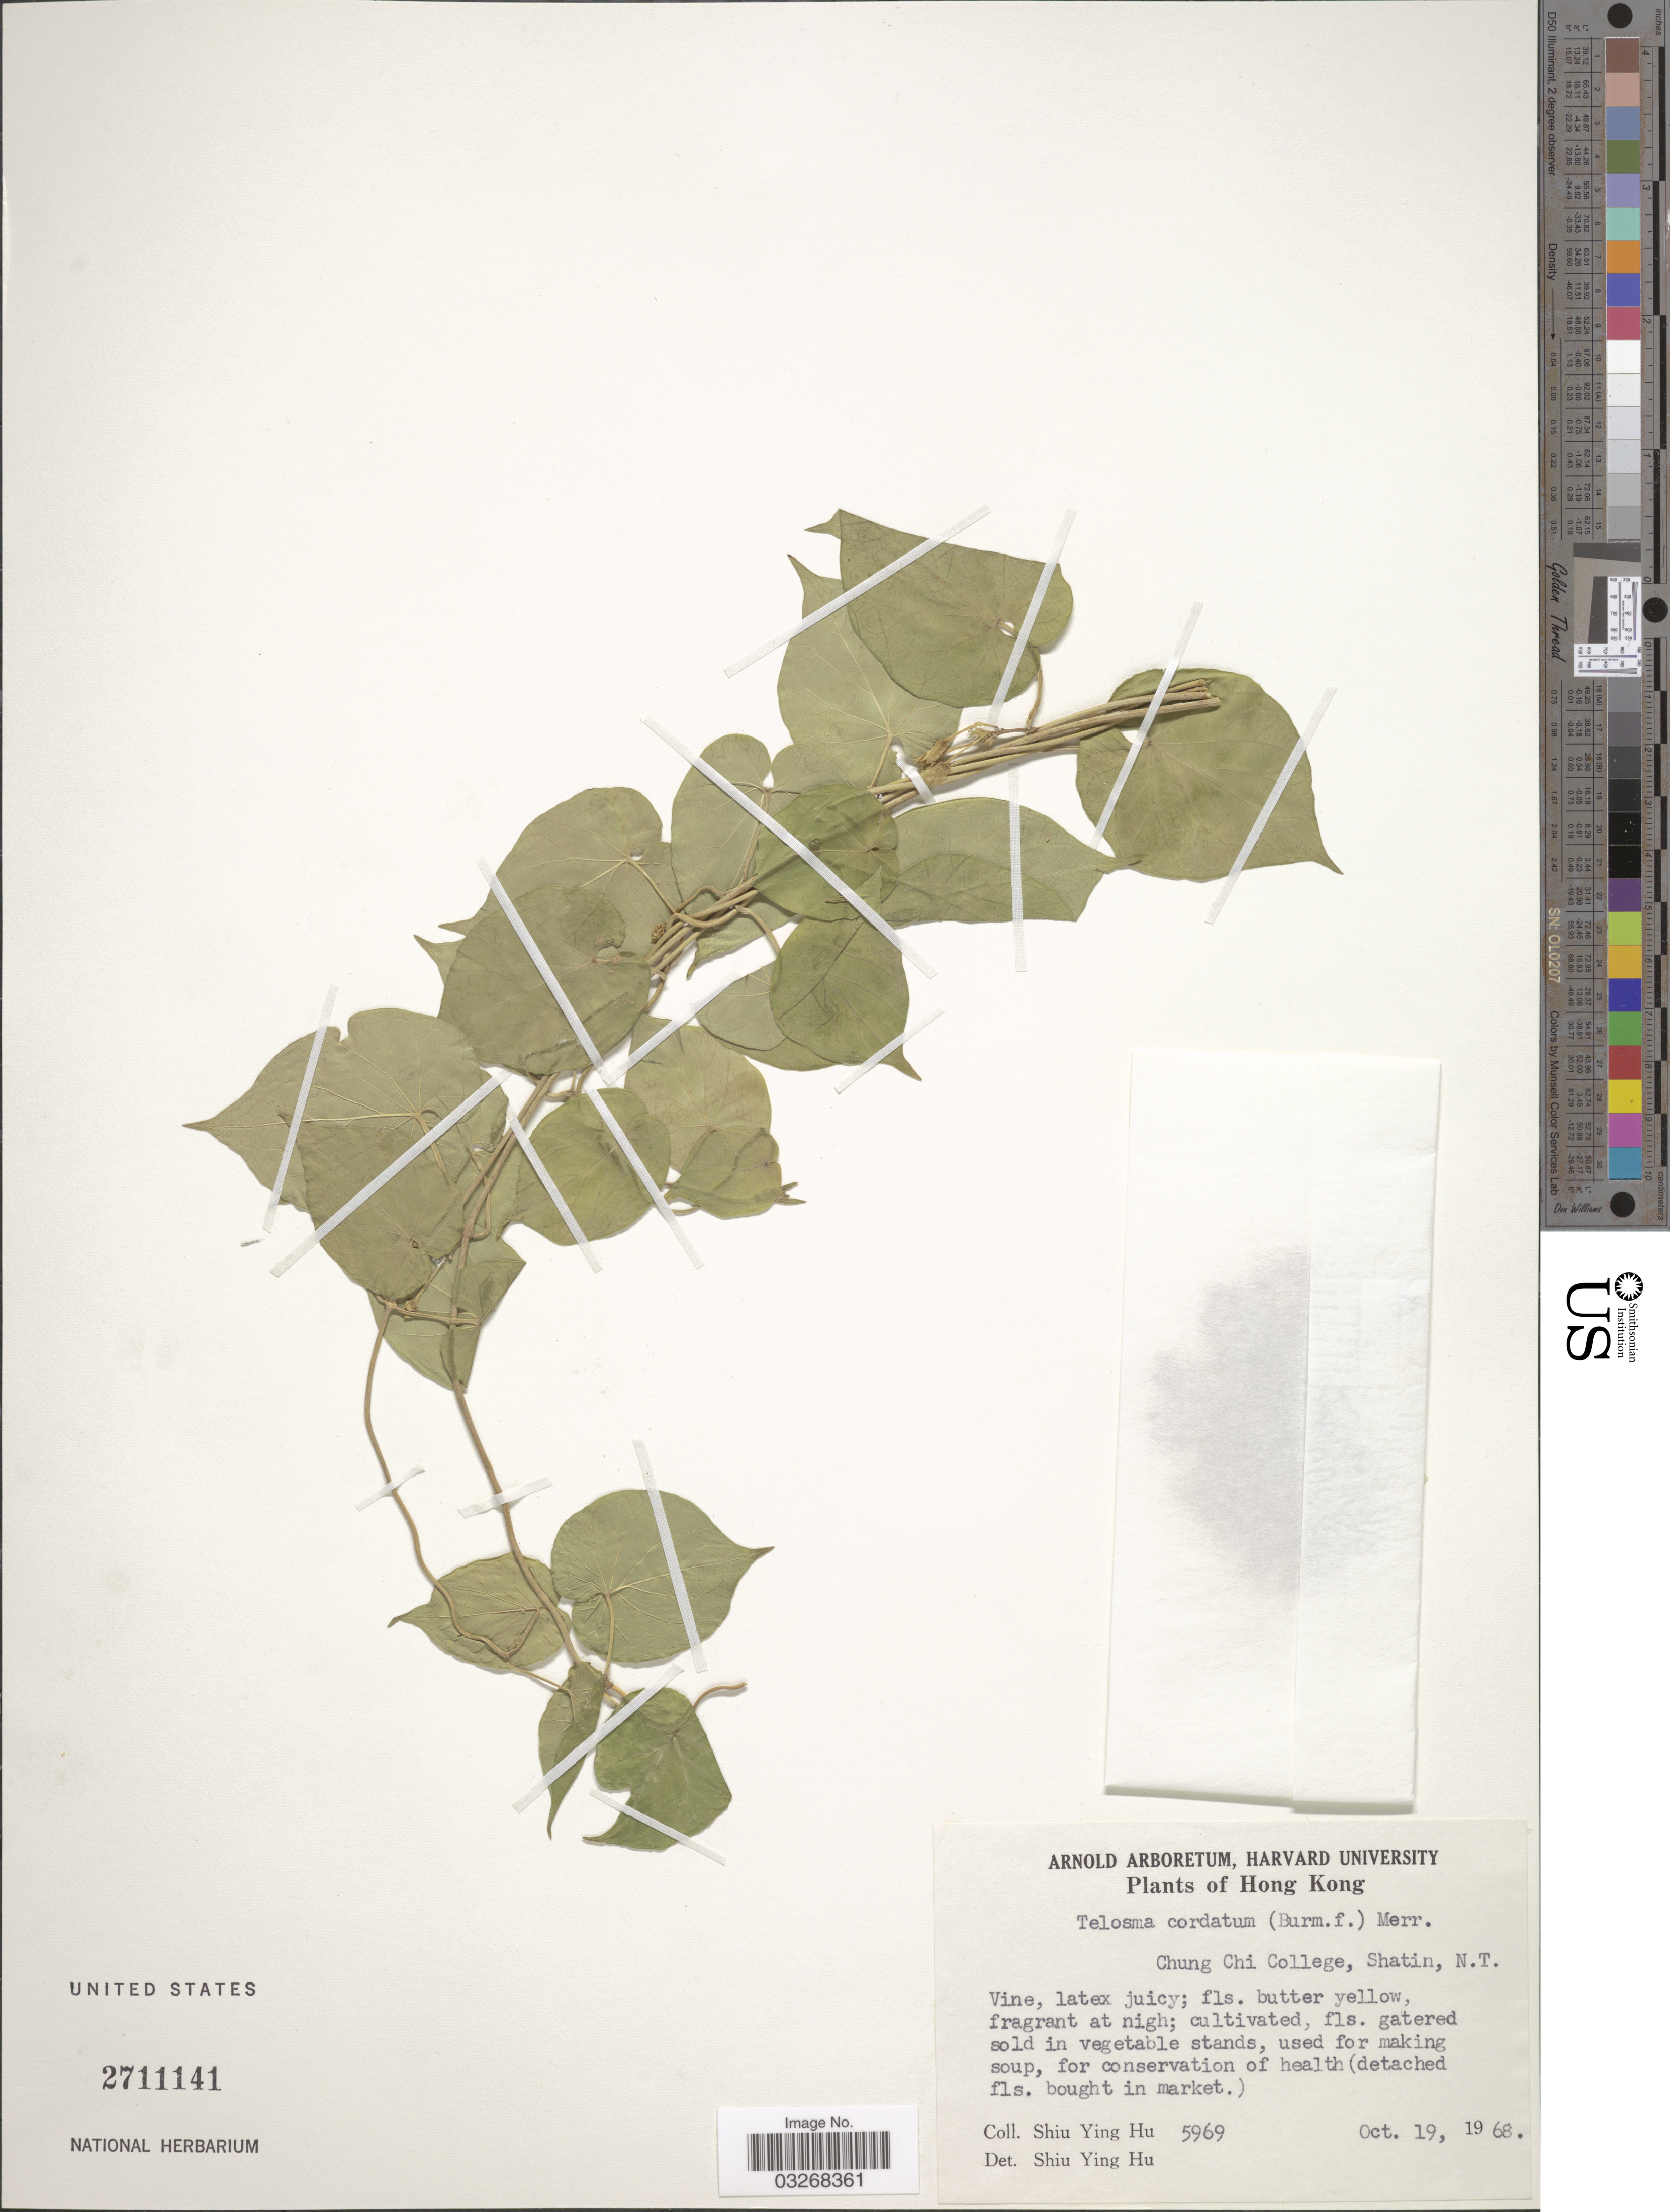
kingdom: Plantae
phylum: Tracheophyta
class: Magnoliopsida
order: Gentianales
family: Apocynaceae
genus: Telosma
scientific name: Telosma cordata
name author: (Burm. f.) Merr.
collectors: S. Y. Hu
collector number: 5969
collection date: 1968-10-19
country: China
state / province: Hong Kong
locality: Chung Chi College, Shatin, N. T.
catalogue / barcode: US 2711141